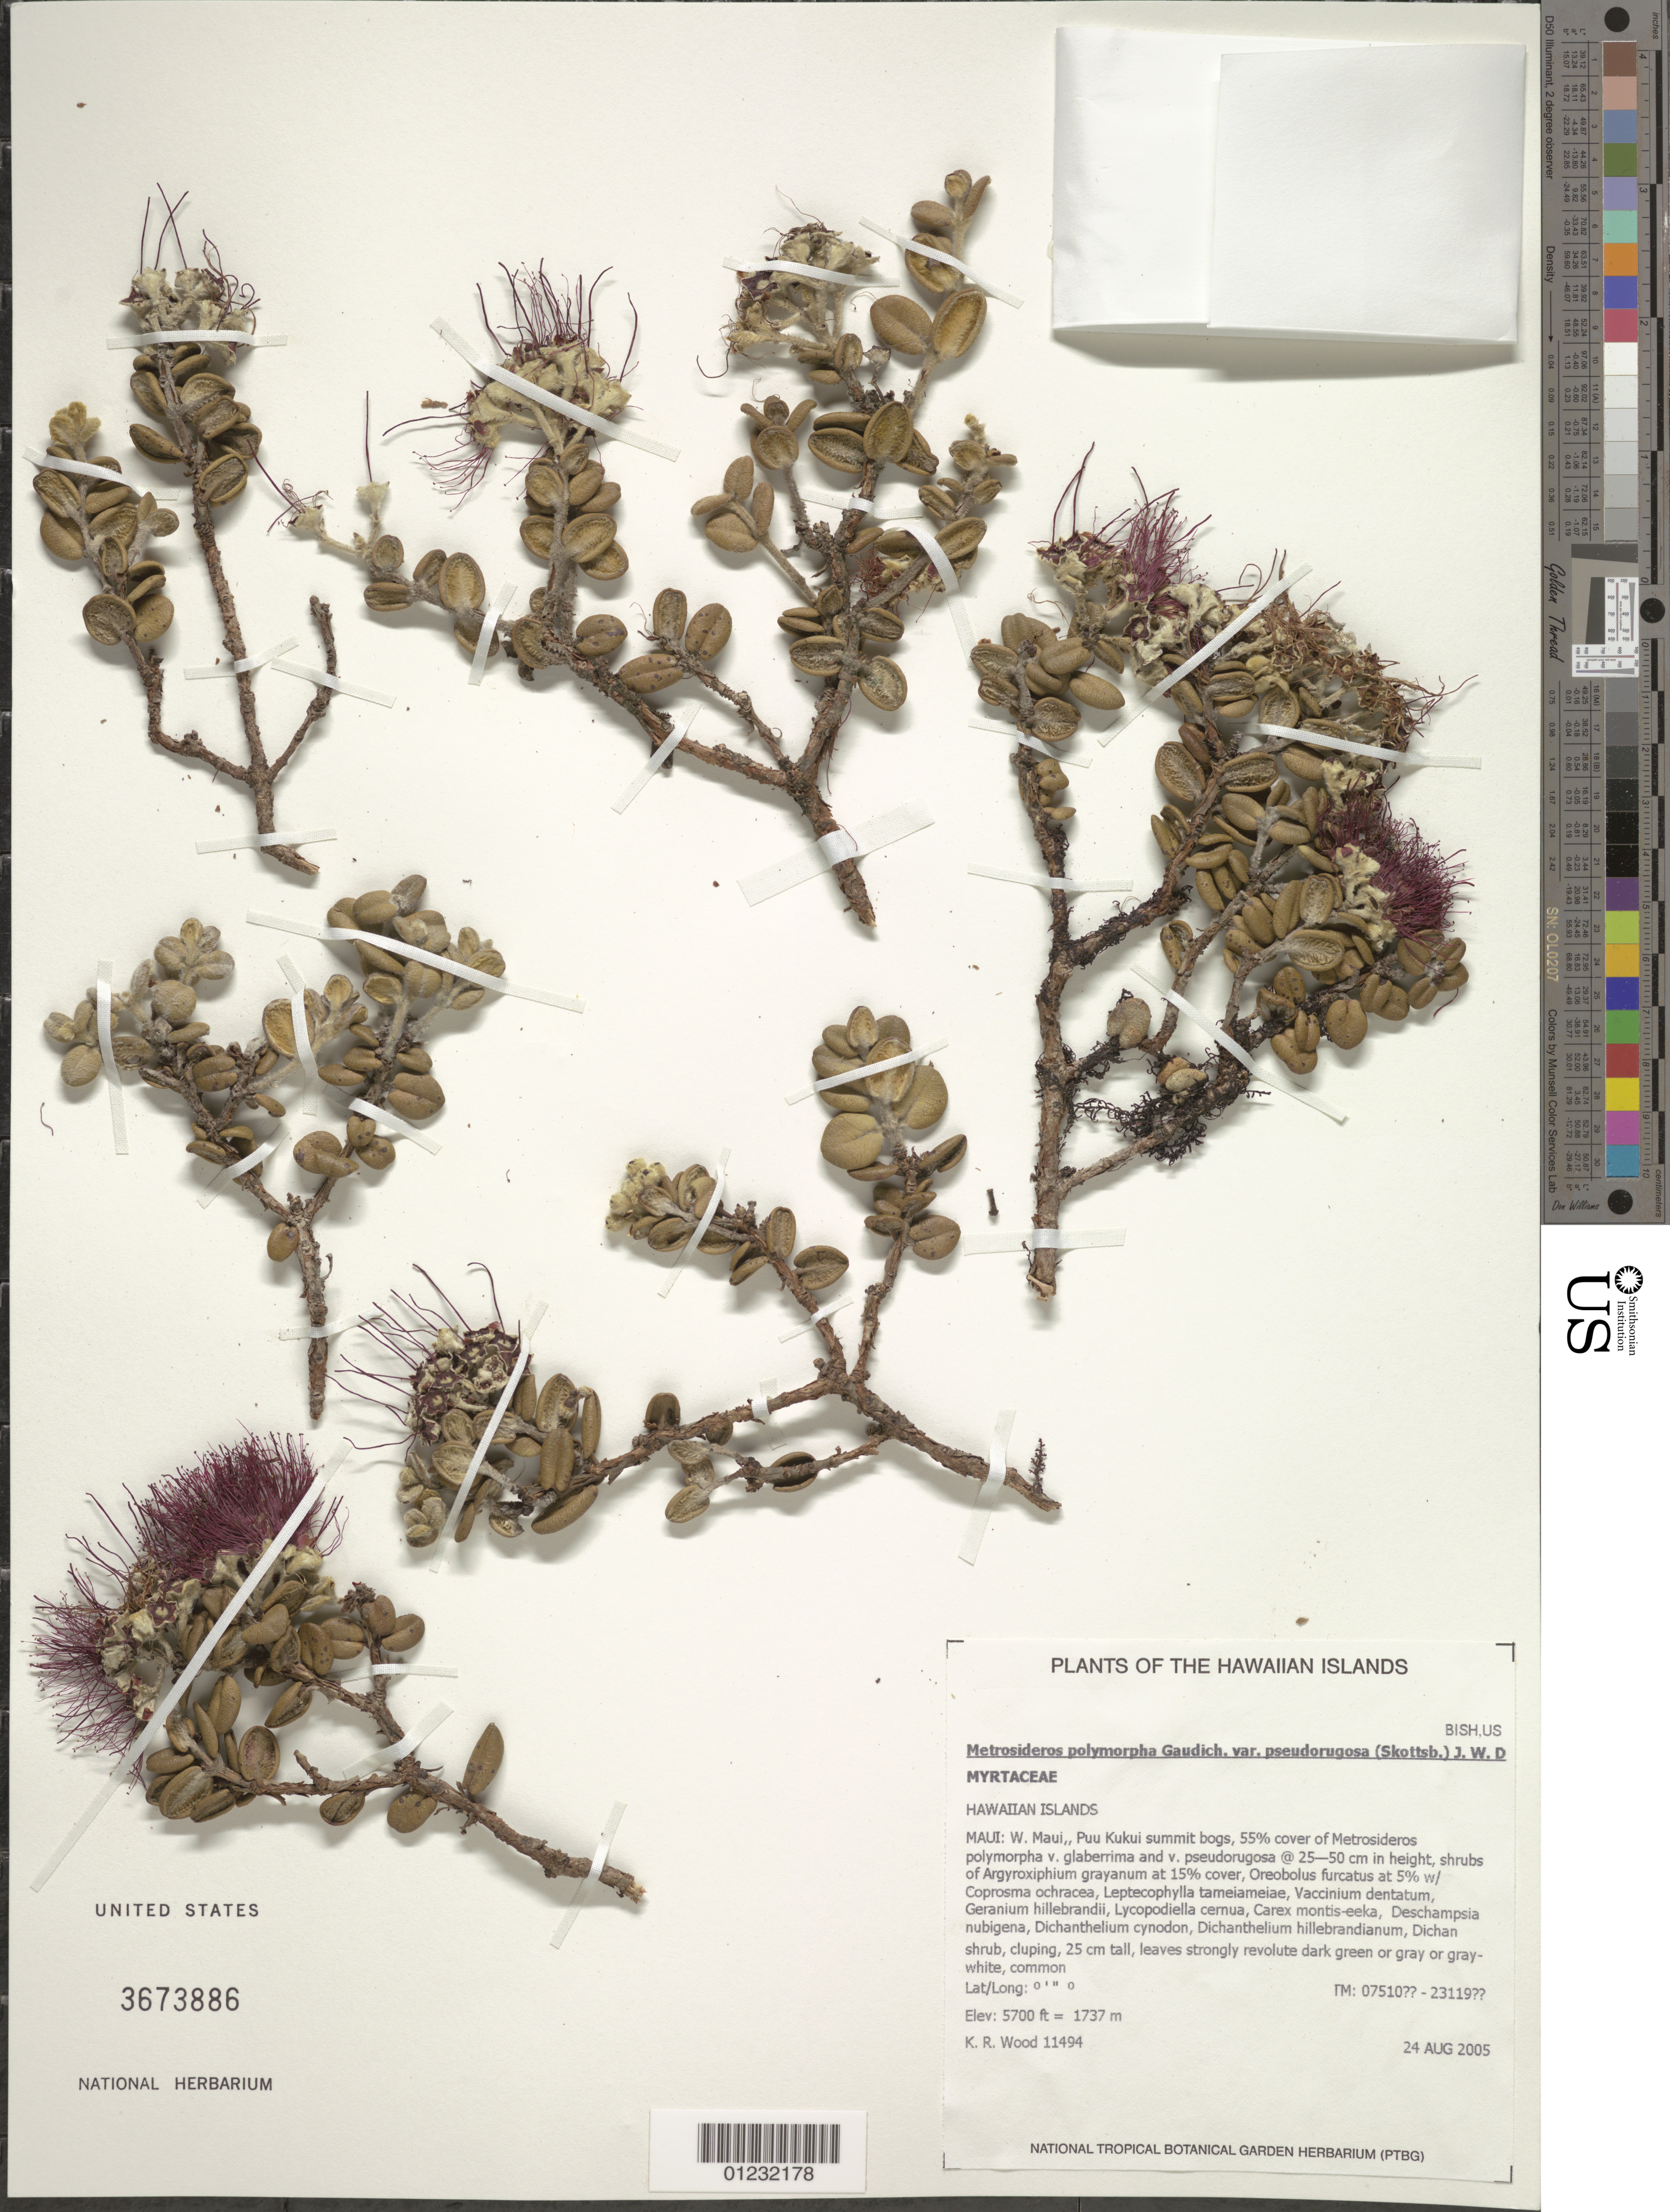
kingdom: Plantae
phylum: Tracheophyta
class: Magnoliopsida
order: Myrtales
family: Myrtaceae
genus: Metrosideros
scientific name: Metrosideros polymorpha var. pseudorugosa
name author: Skottsb.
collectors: K. R. Wood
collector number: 11497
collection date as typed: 24 Aug 2005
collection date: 2005-08-24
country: United States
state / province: Hawaii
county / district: Maui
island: Maui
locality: West Maui, Puu Kukui summit bogs.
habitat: Bog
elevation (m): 1737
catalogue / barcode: US 3673886